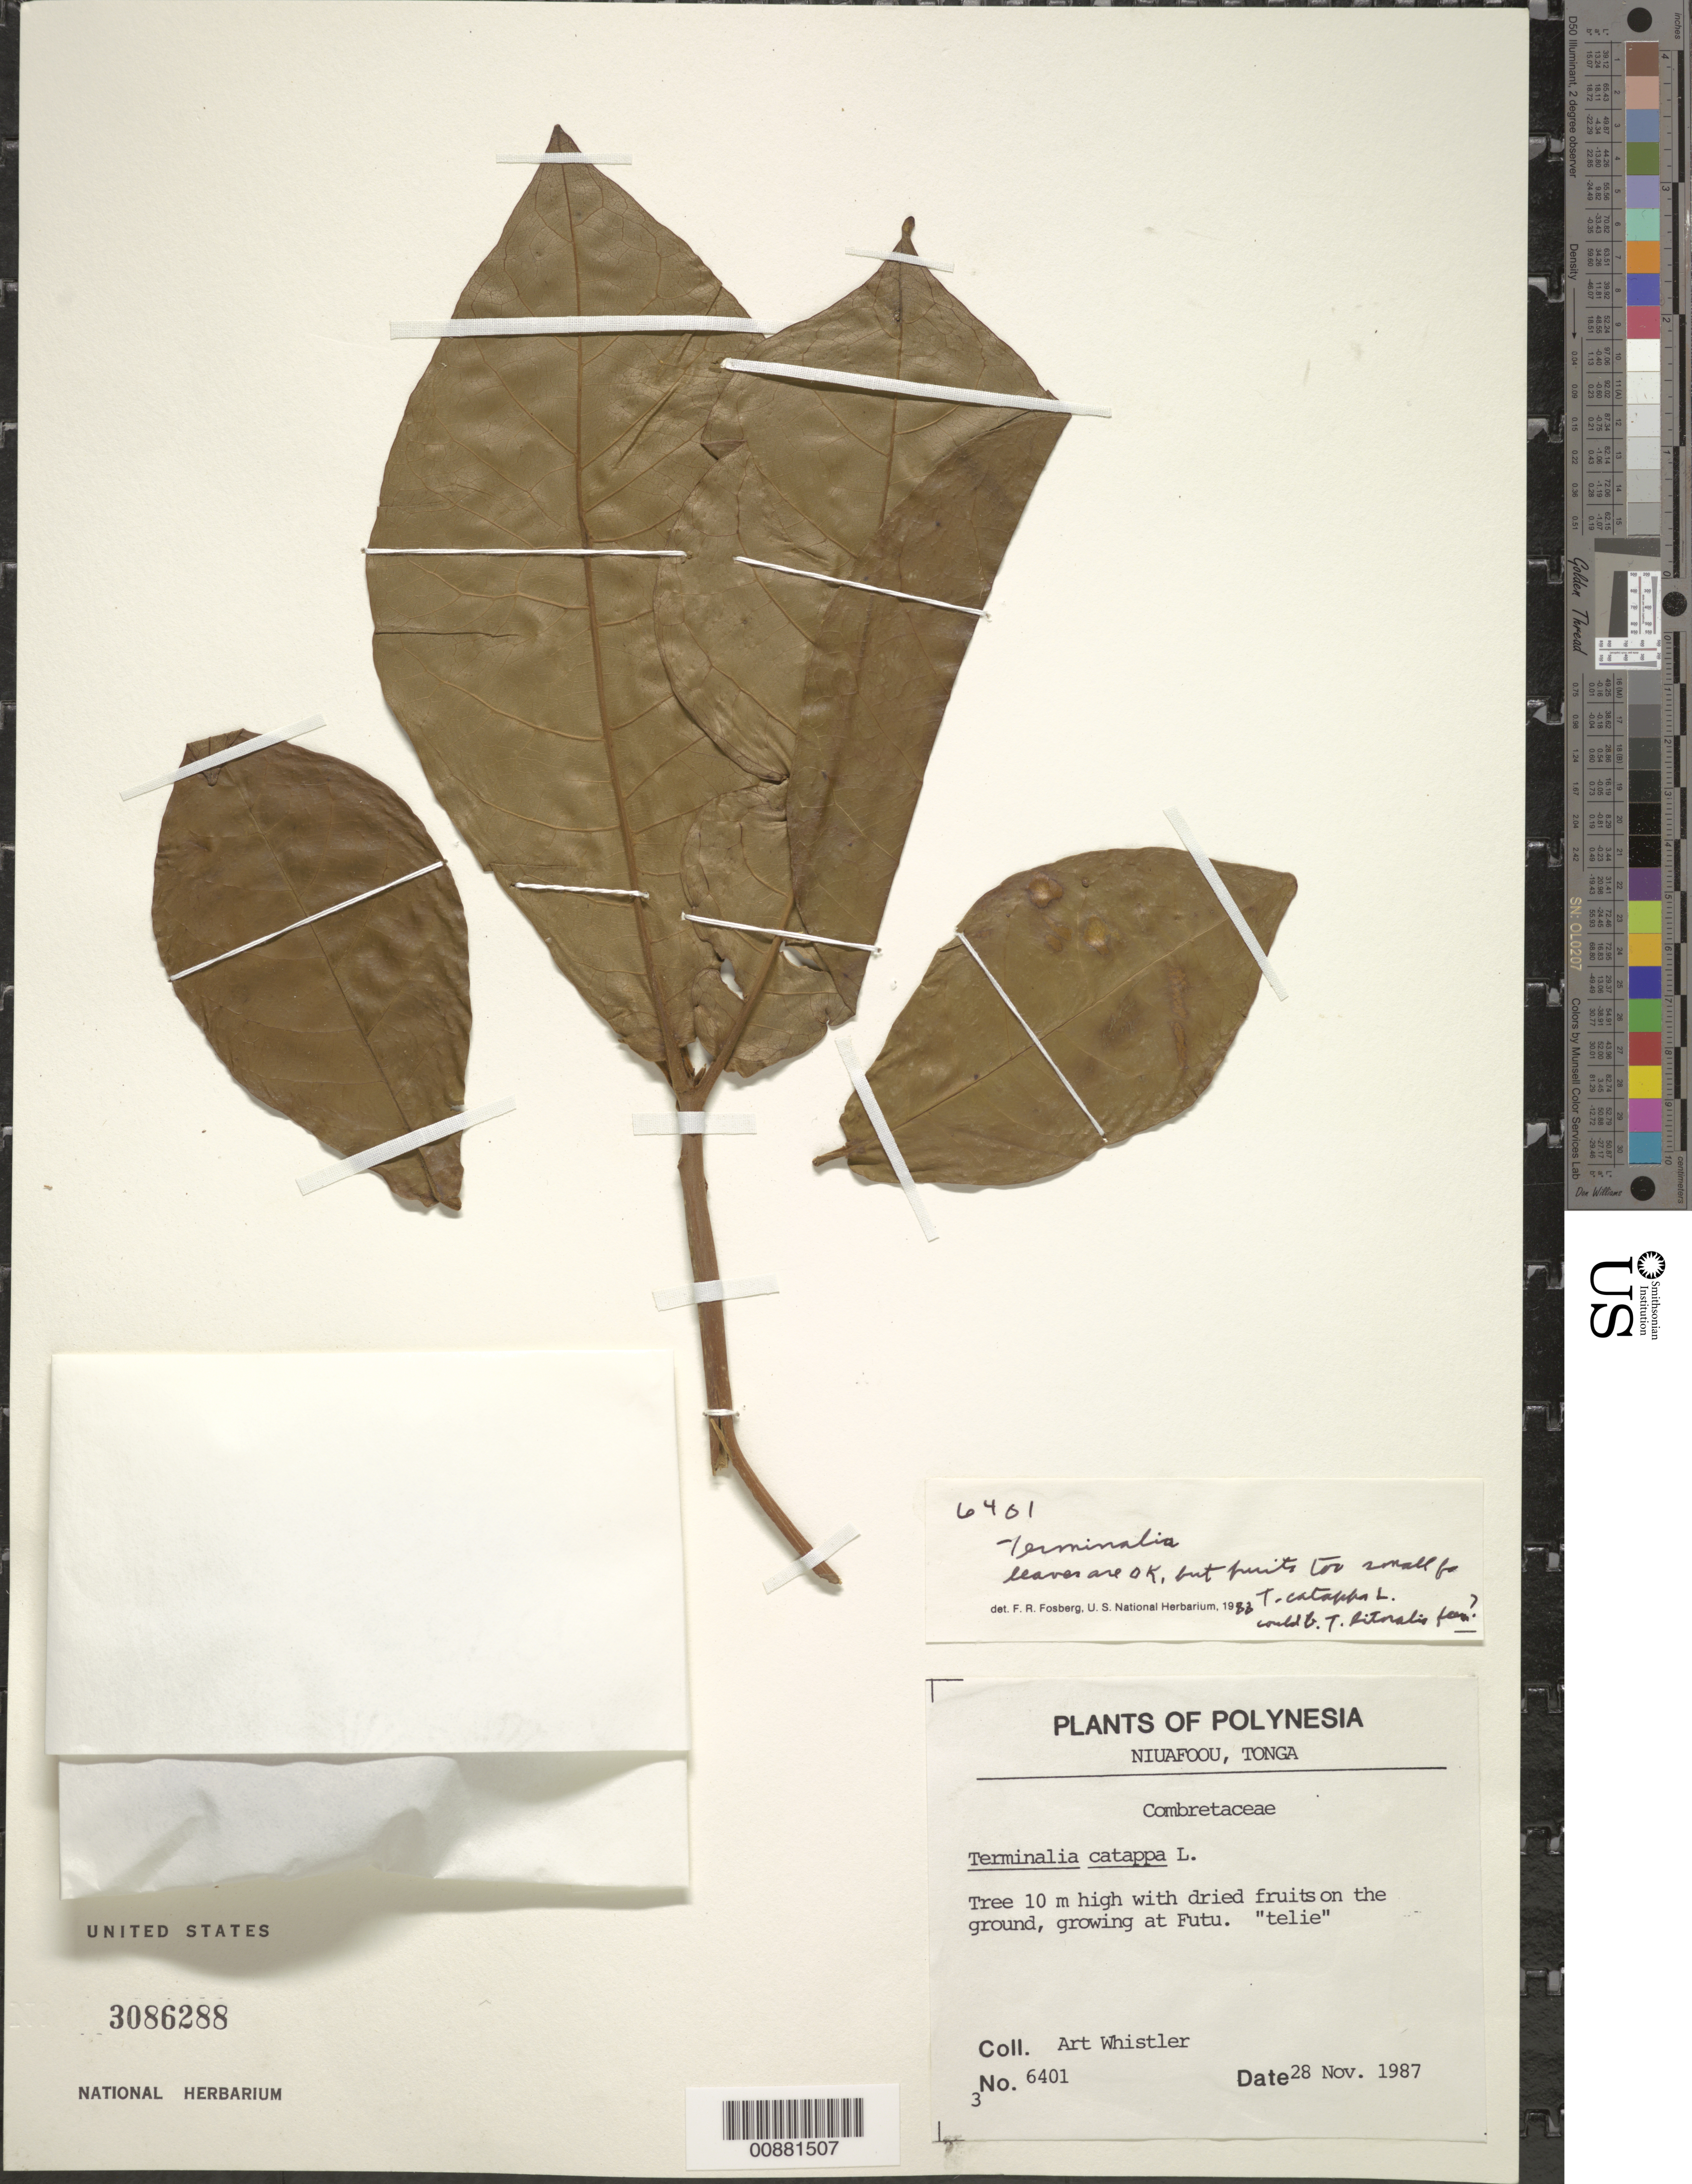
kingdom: Plantae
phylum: Tracheophyta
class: Magnoliopsida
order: Myrtales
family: Combretaceae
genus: Terminalia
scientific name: Terminalia catappa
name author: L.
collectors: A. Whistler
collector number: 6401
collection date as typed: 28 Nov 1987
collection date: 1987-11-28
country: Tonga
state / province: Tonga Outliers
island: Niuafo'ou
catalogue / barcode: US 3086288